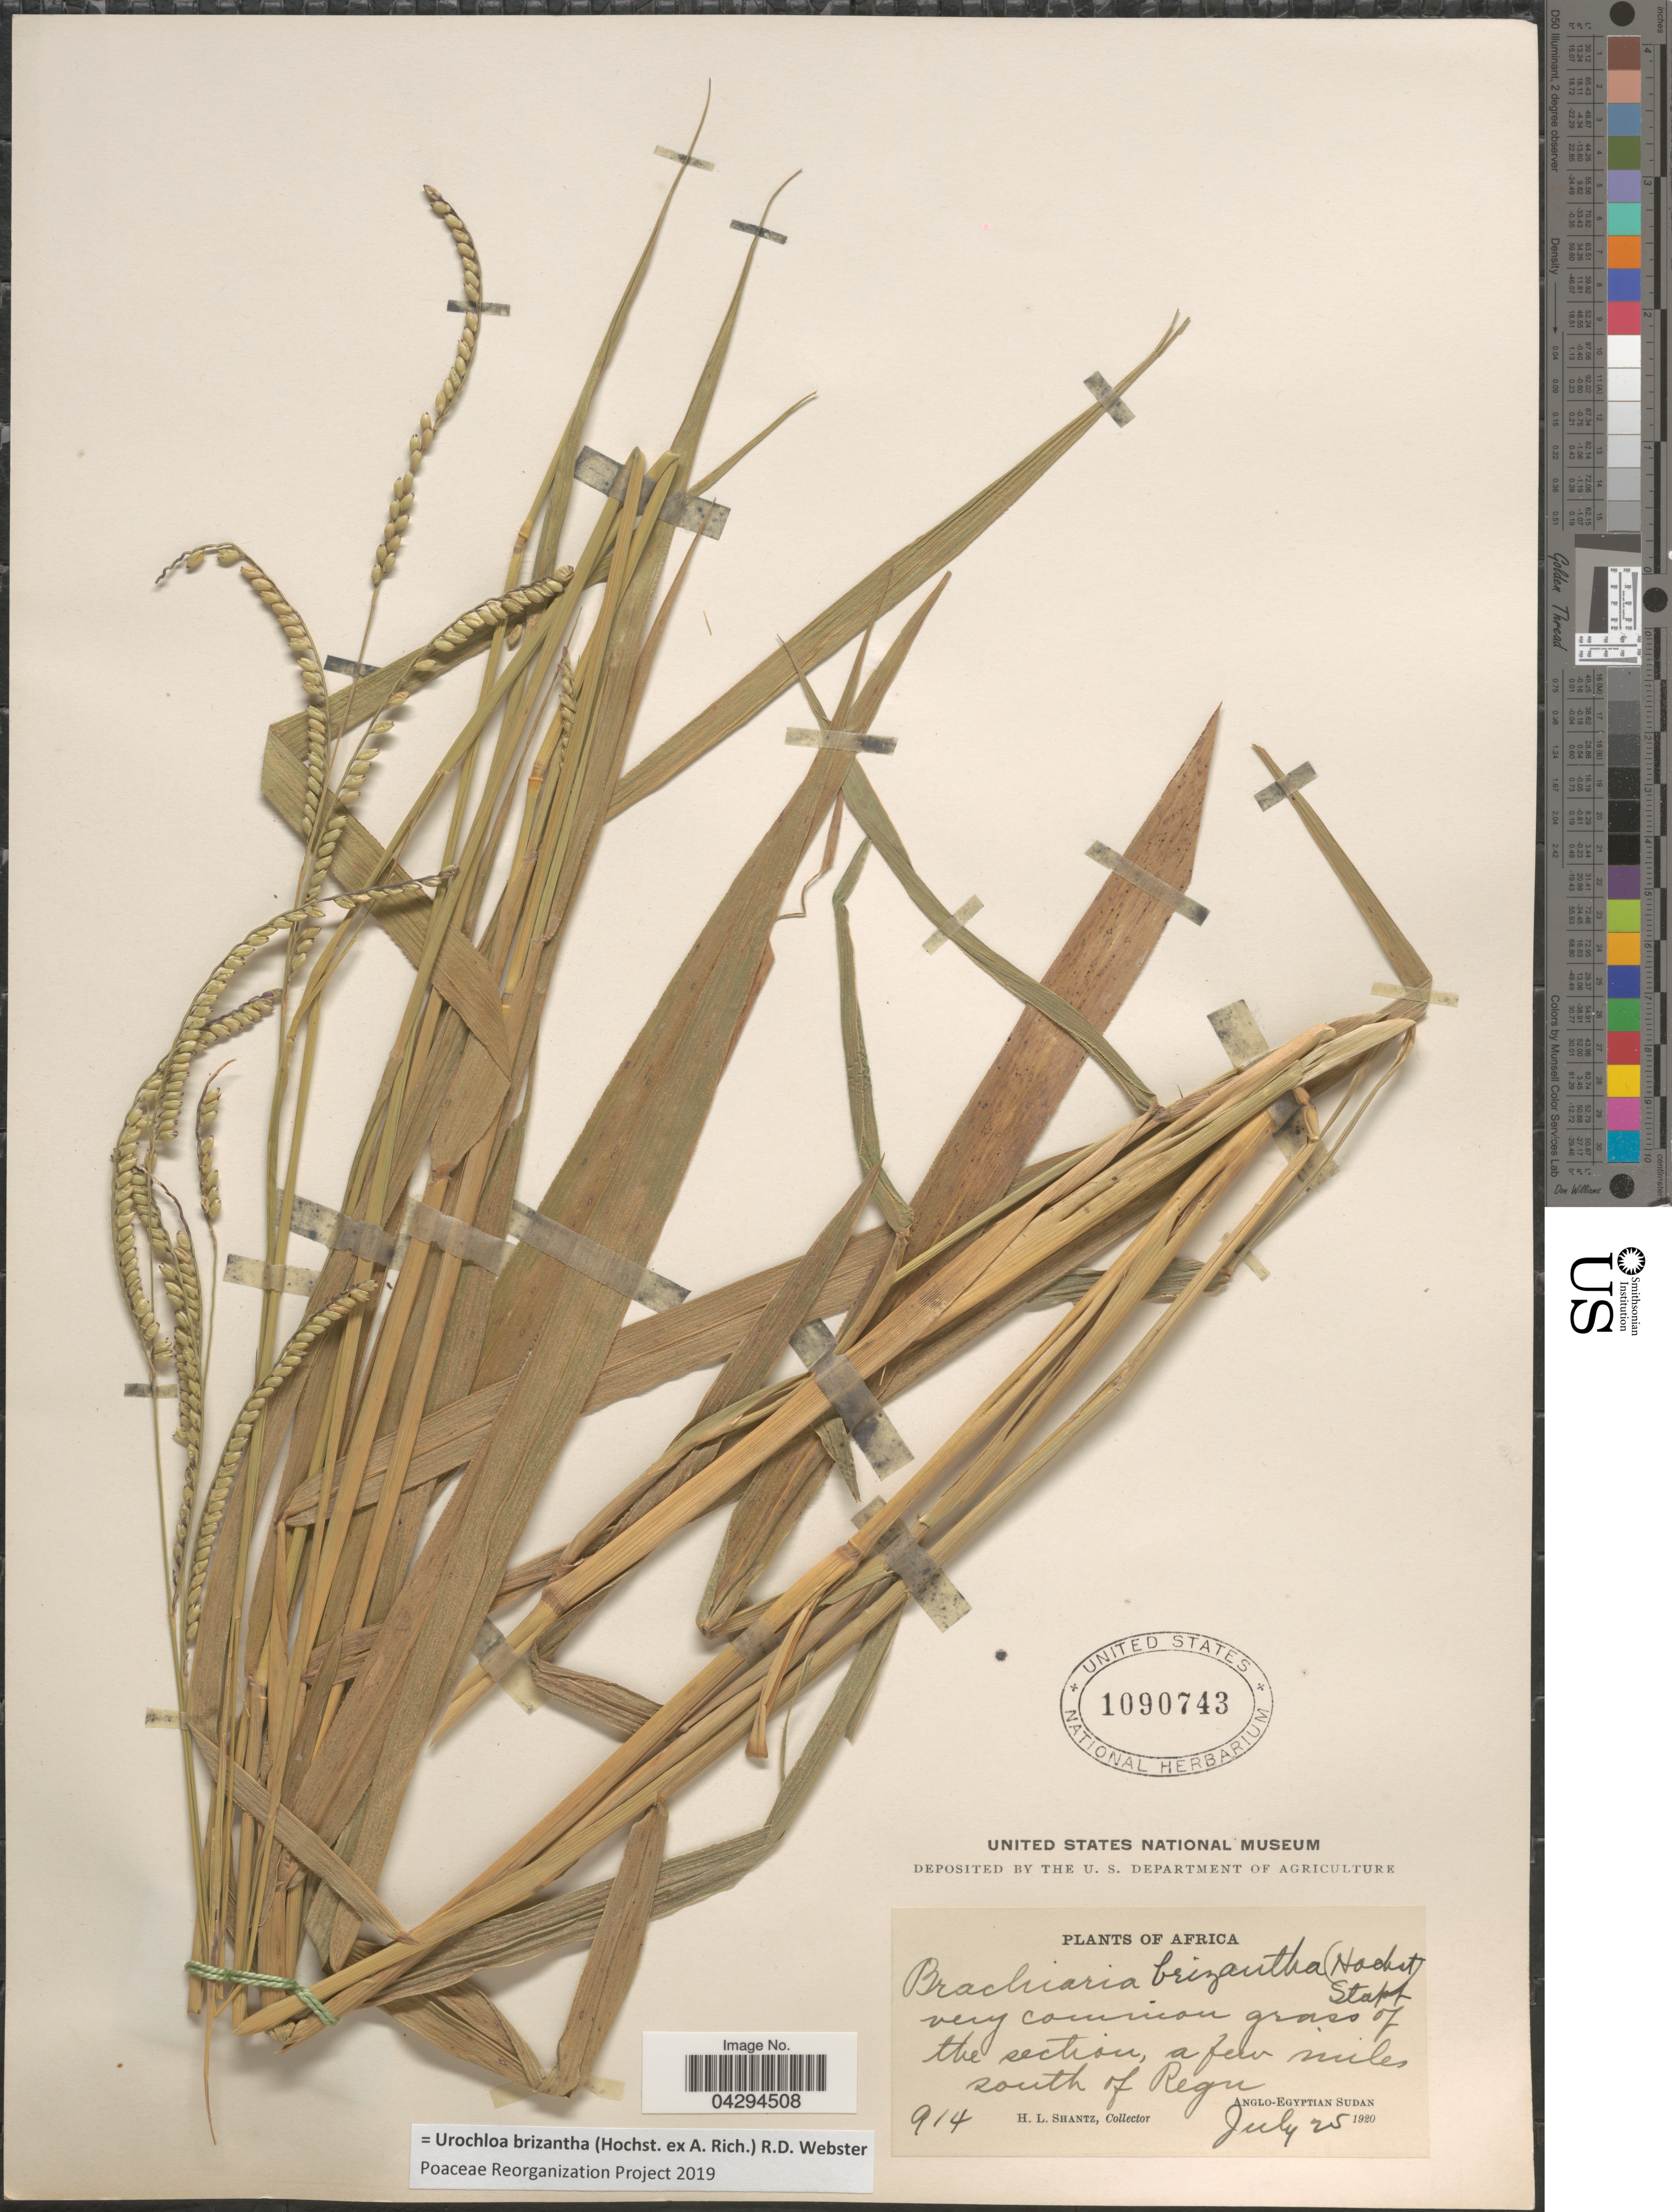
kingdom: Plantae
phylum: Tracheophyta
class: Liliopsida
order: Poales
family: Poaceae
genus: Urochloa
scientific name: Urochloa brizantha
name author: (Hochst. ex A. Rich.) R.D. Webster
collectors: H. Shantz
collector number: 914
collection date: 1920-07-25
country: Sudan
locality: A few miles south of Regu [interpreted]. Anglo-Egyptian Sudan.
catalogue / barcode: US 1090743